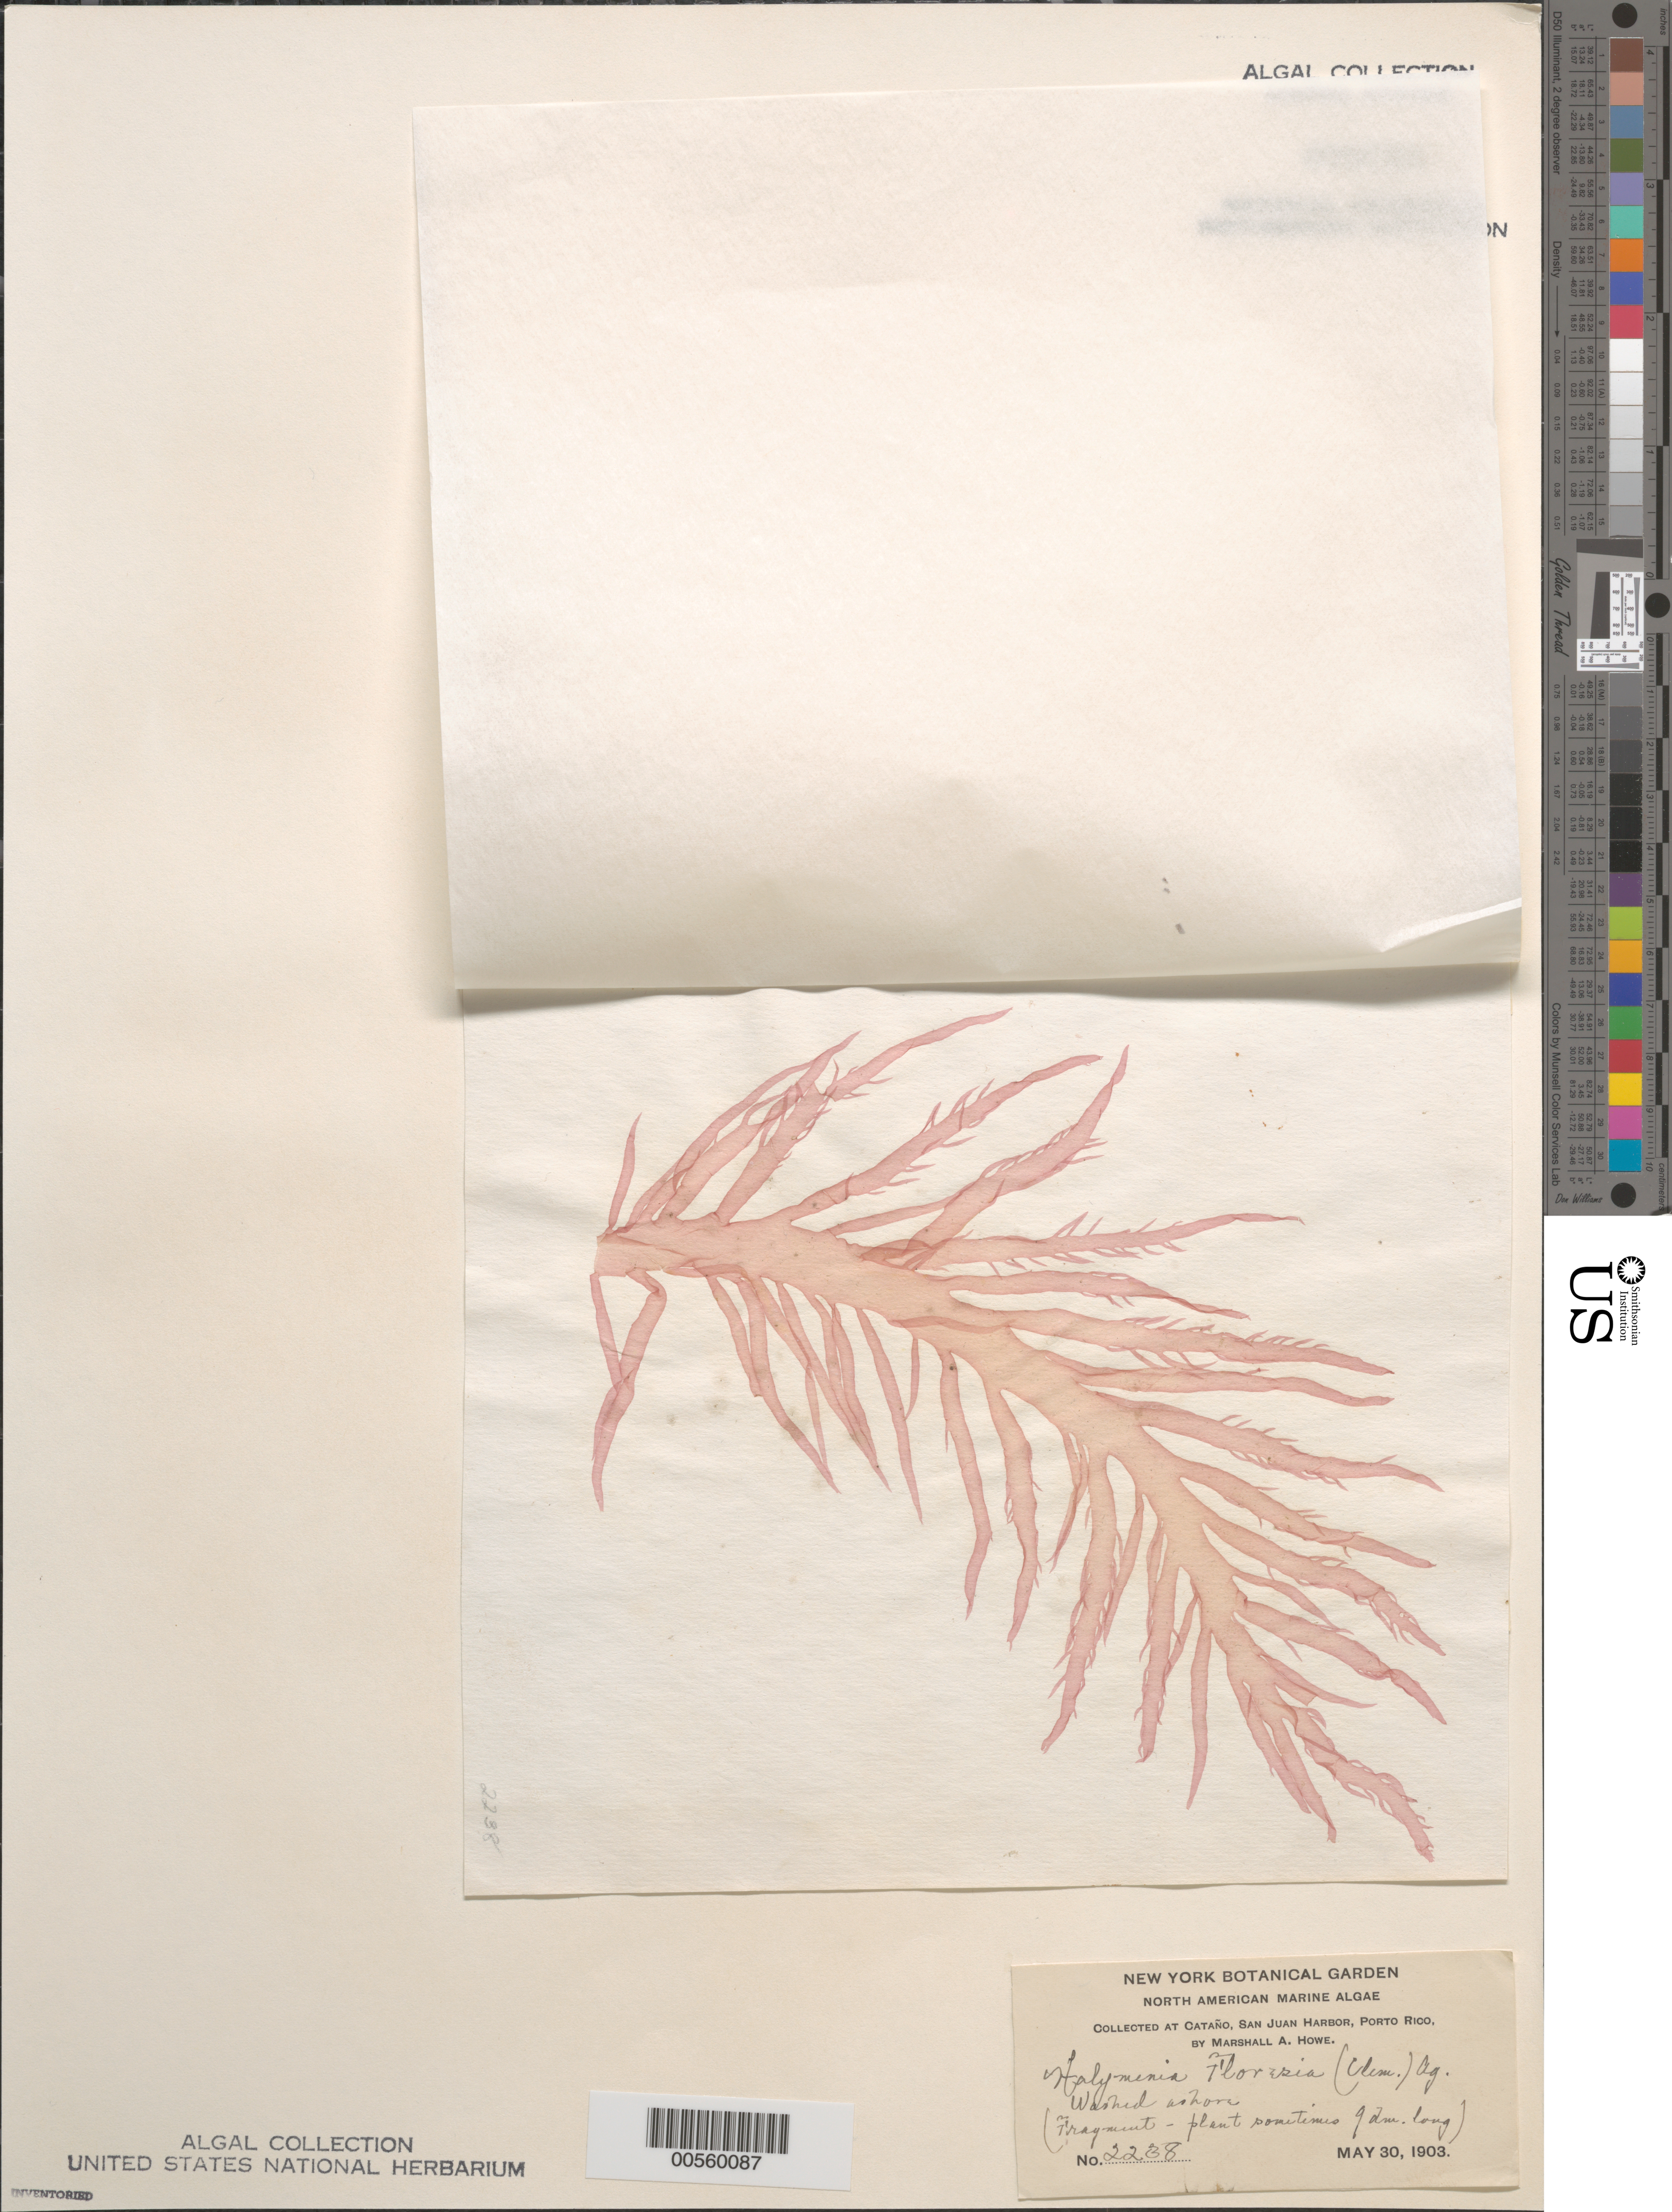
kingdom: Plantae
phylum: Rhodophyta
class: Florideophyceae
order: Halymeniales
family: Halymeniaceae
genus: Halymenia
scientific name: Halymenia floresii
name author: (Clemente) C. Agardh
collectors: M. A. Howe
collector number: MAH 2238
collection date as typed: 30 May 1903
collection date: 1903-05-30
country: Puerto Rico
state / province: San Juan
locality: Catano, san juan harbor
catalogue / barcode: US 75024